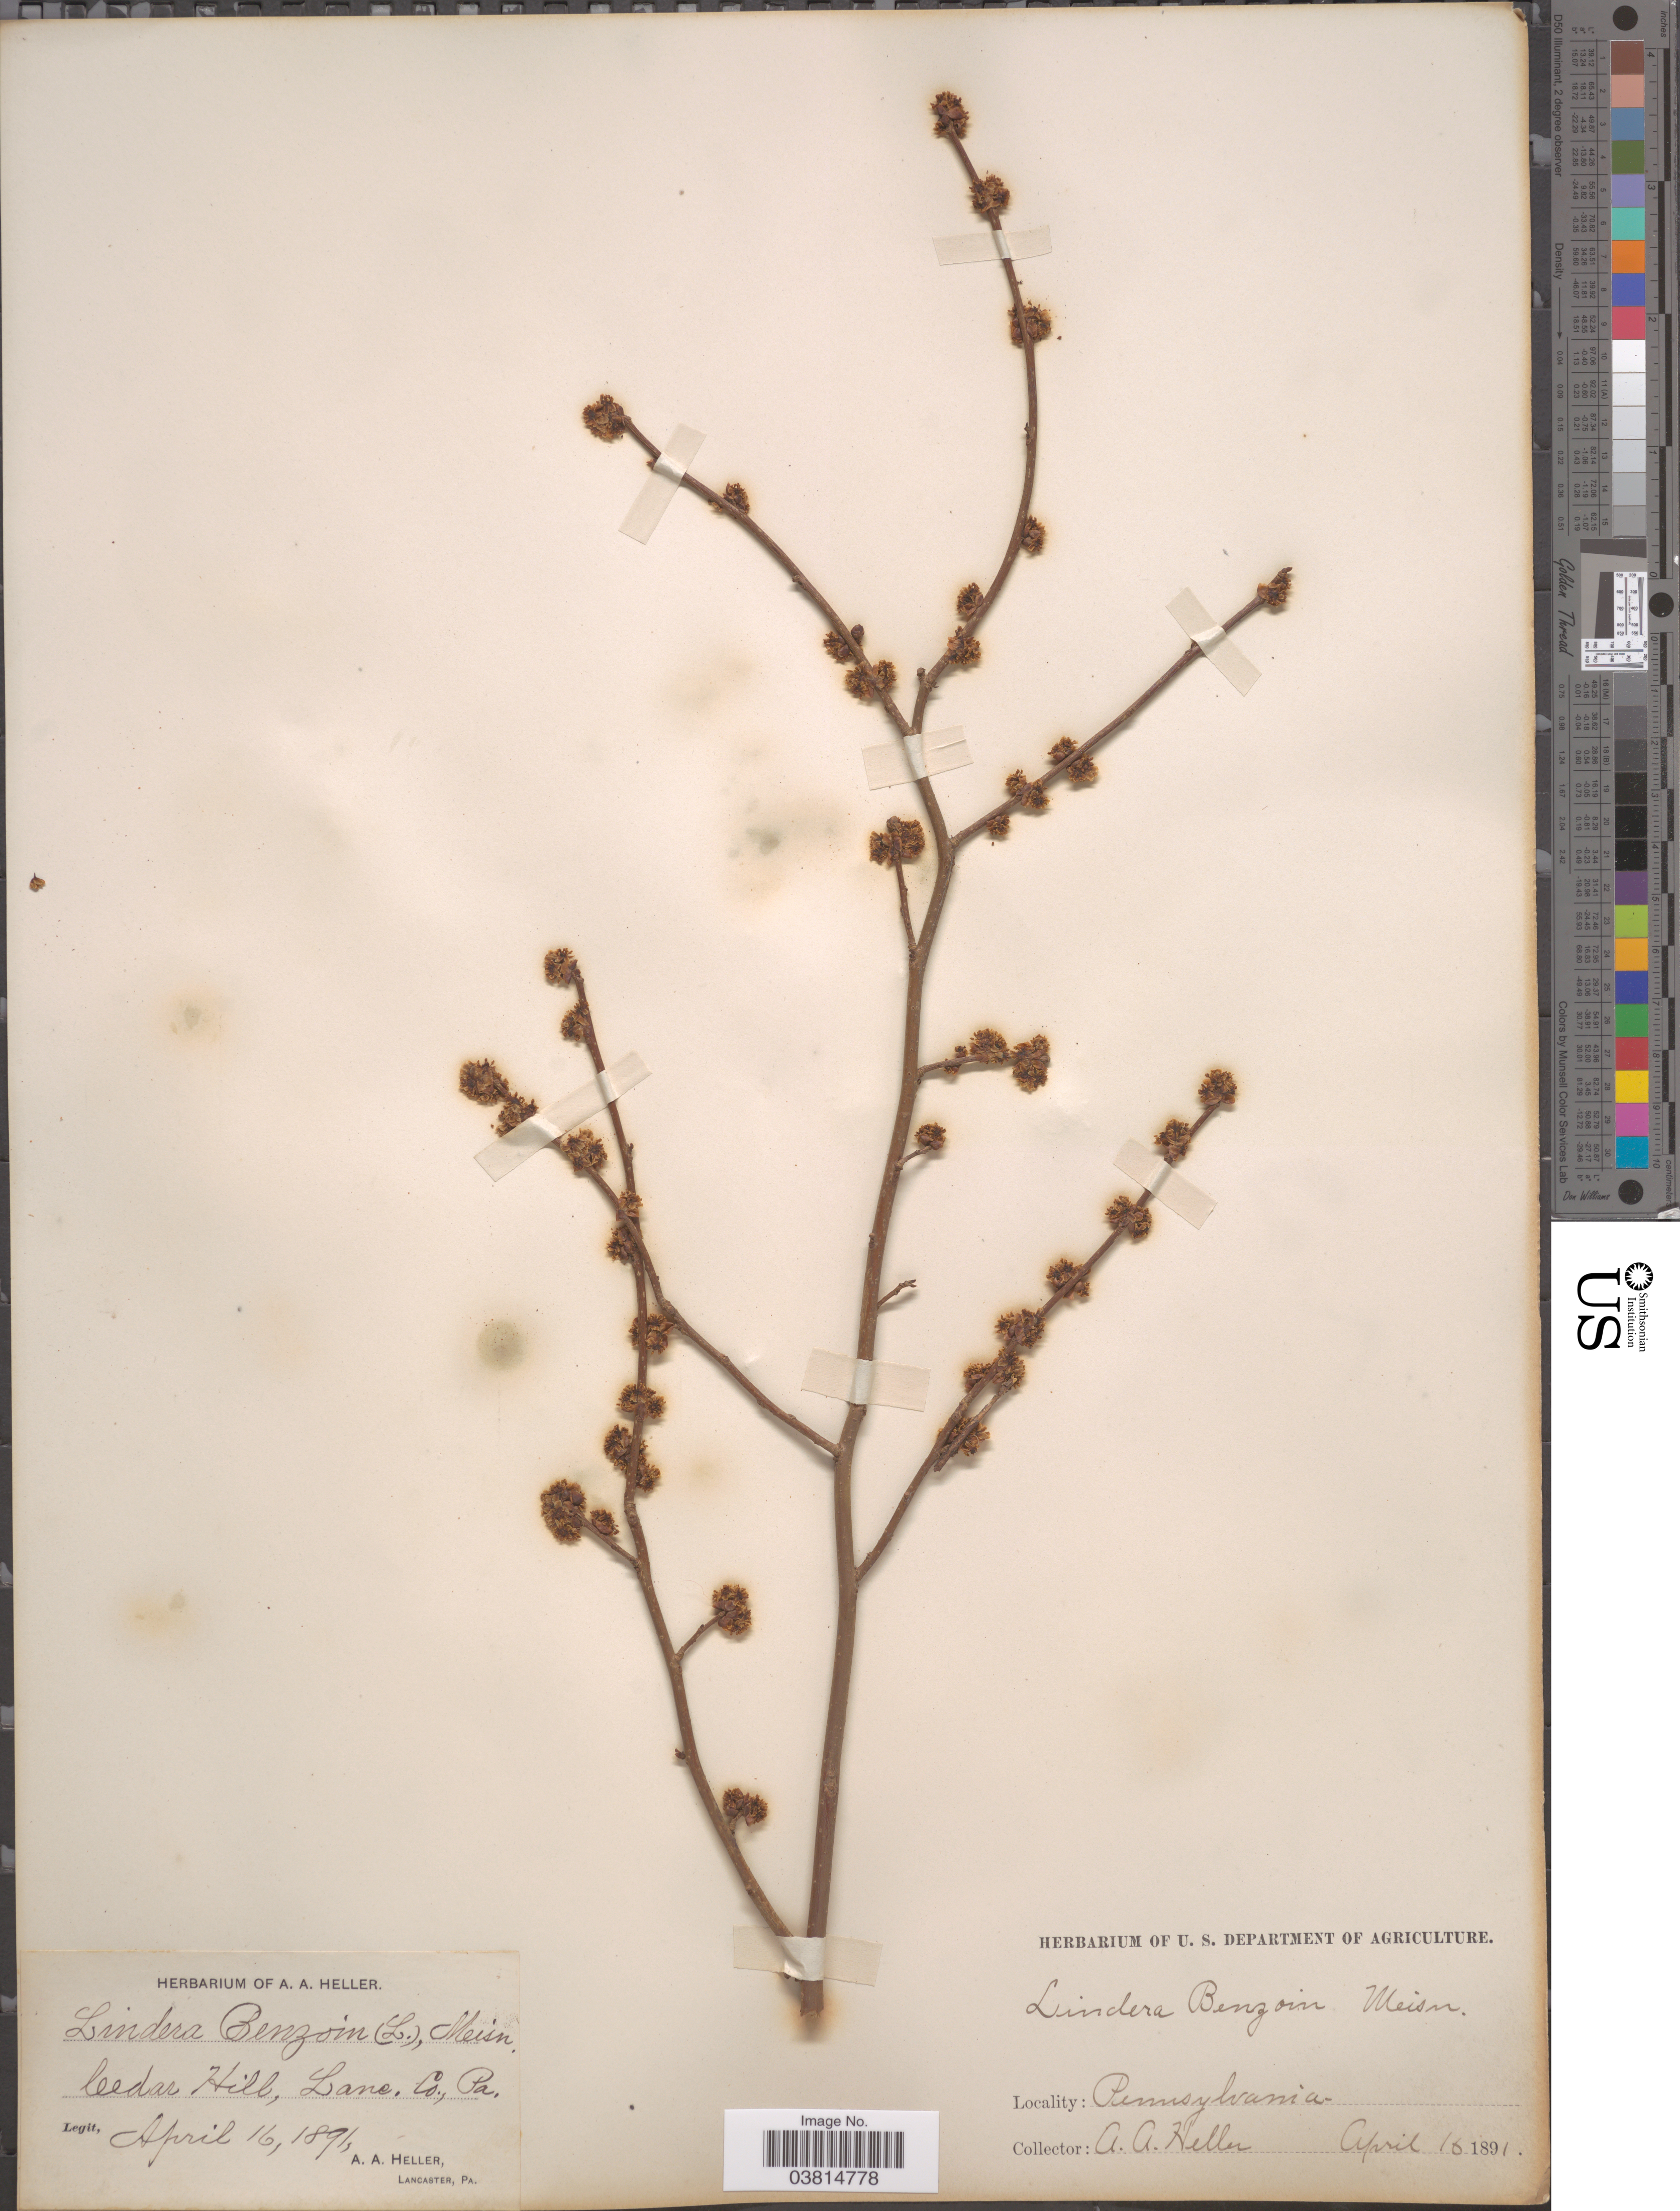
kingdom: Plantae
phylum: Tracheophyta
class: Magnoliopsida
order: Laurales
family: Lauraceae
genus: Lindera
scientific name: Lindera benzoin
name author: (L.) Blume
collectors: A. A. Heller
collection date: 1891-04-16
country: United States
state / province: Pennsylvania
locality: Cedar Hill, Lane Co.